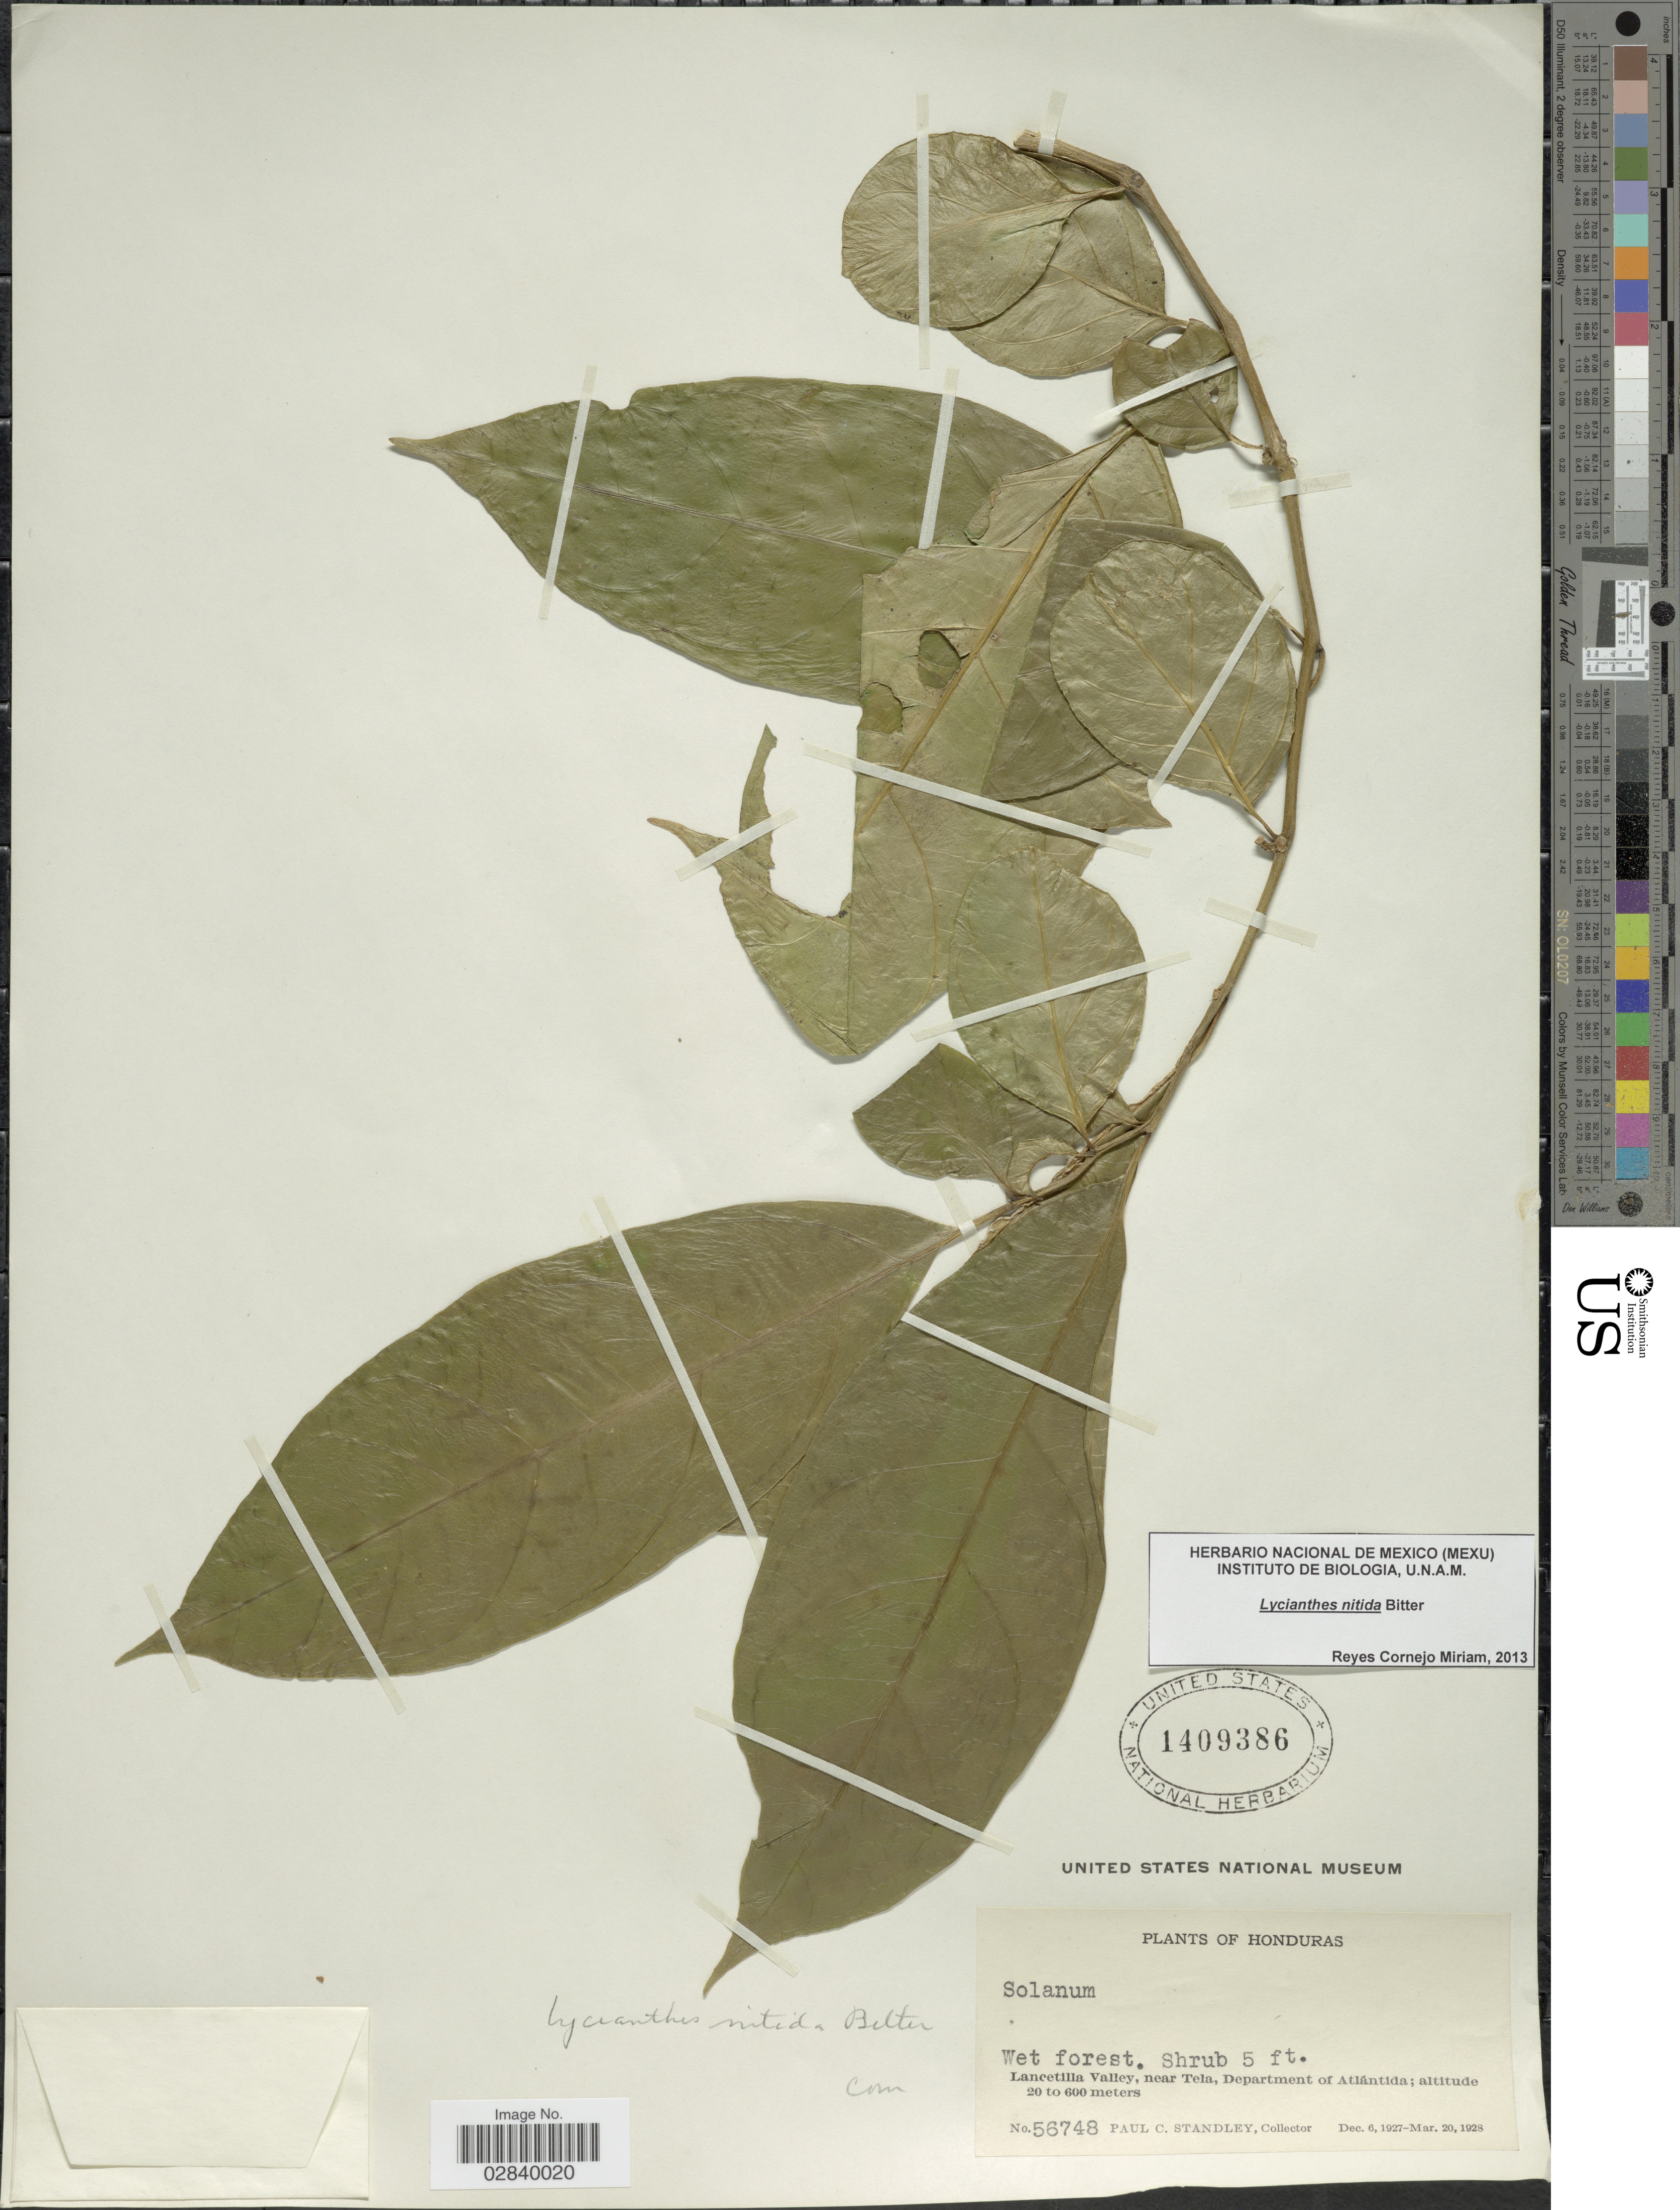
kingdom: Plantae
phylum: Tracheophyta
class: Magnoliopsida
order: Solanales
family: Solanaceae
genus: Lycianthes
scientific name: Lycianthes nitida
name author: Bitter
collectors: P. C. Standley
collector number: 56748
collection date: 1927-12-06/1928-03-20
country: Honduras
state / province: Atlántida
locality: Lancetilla Valley, near Tela, Department of Atlántida.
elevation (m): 20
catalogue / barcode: US 1409386